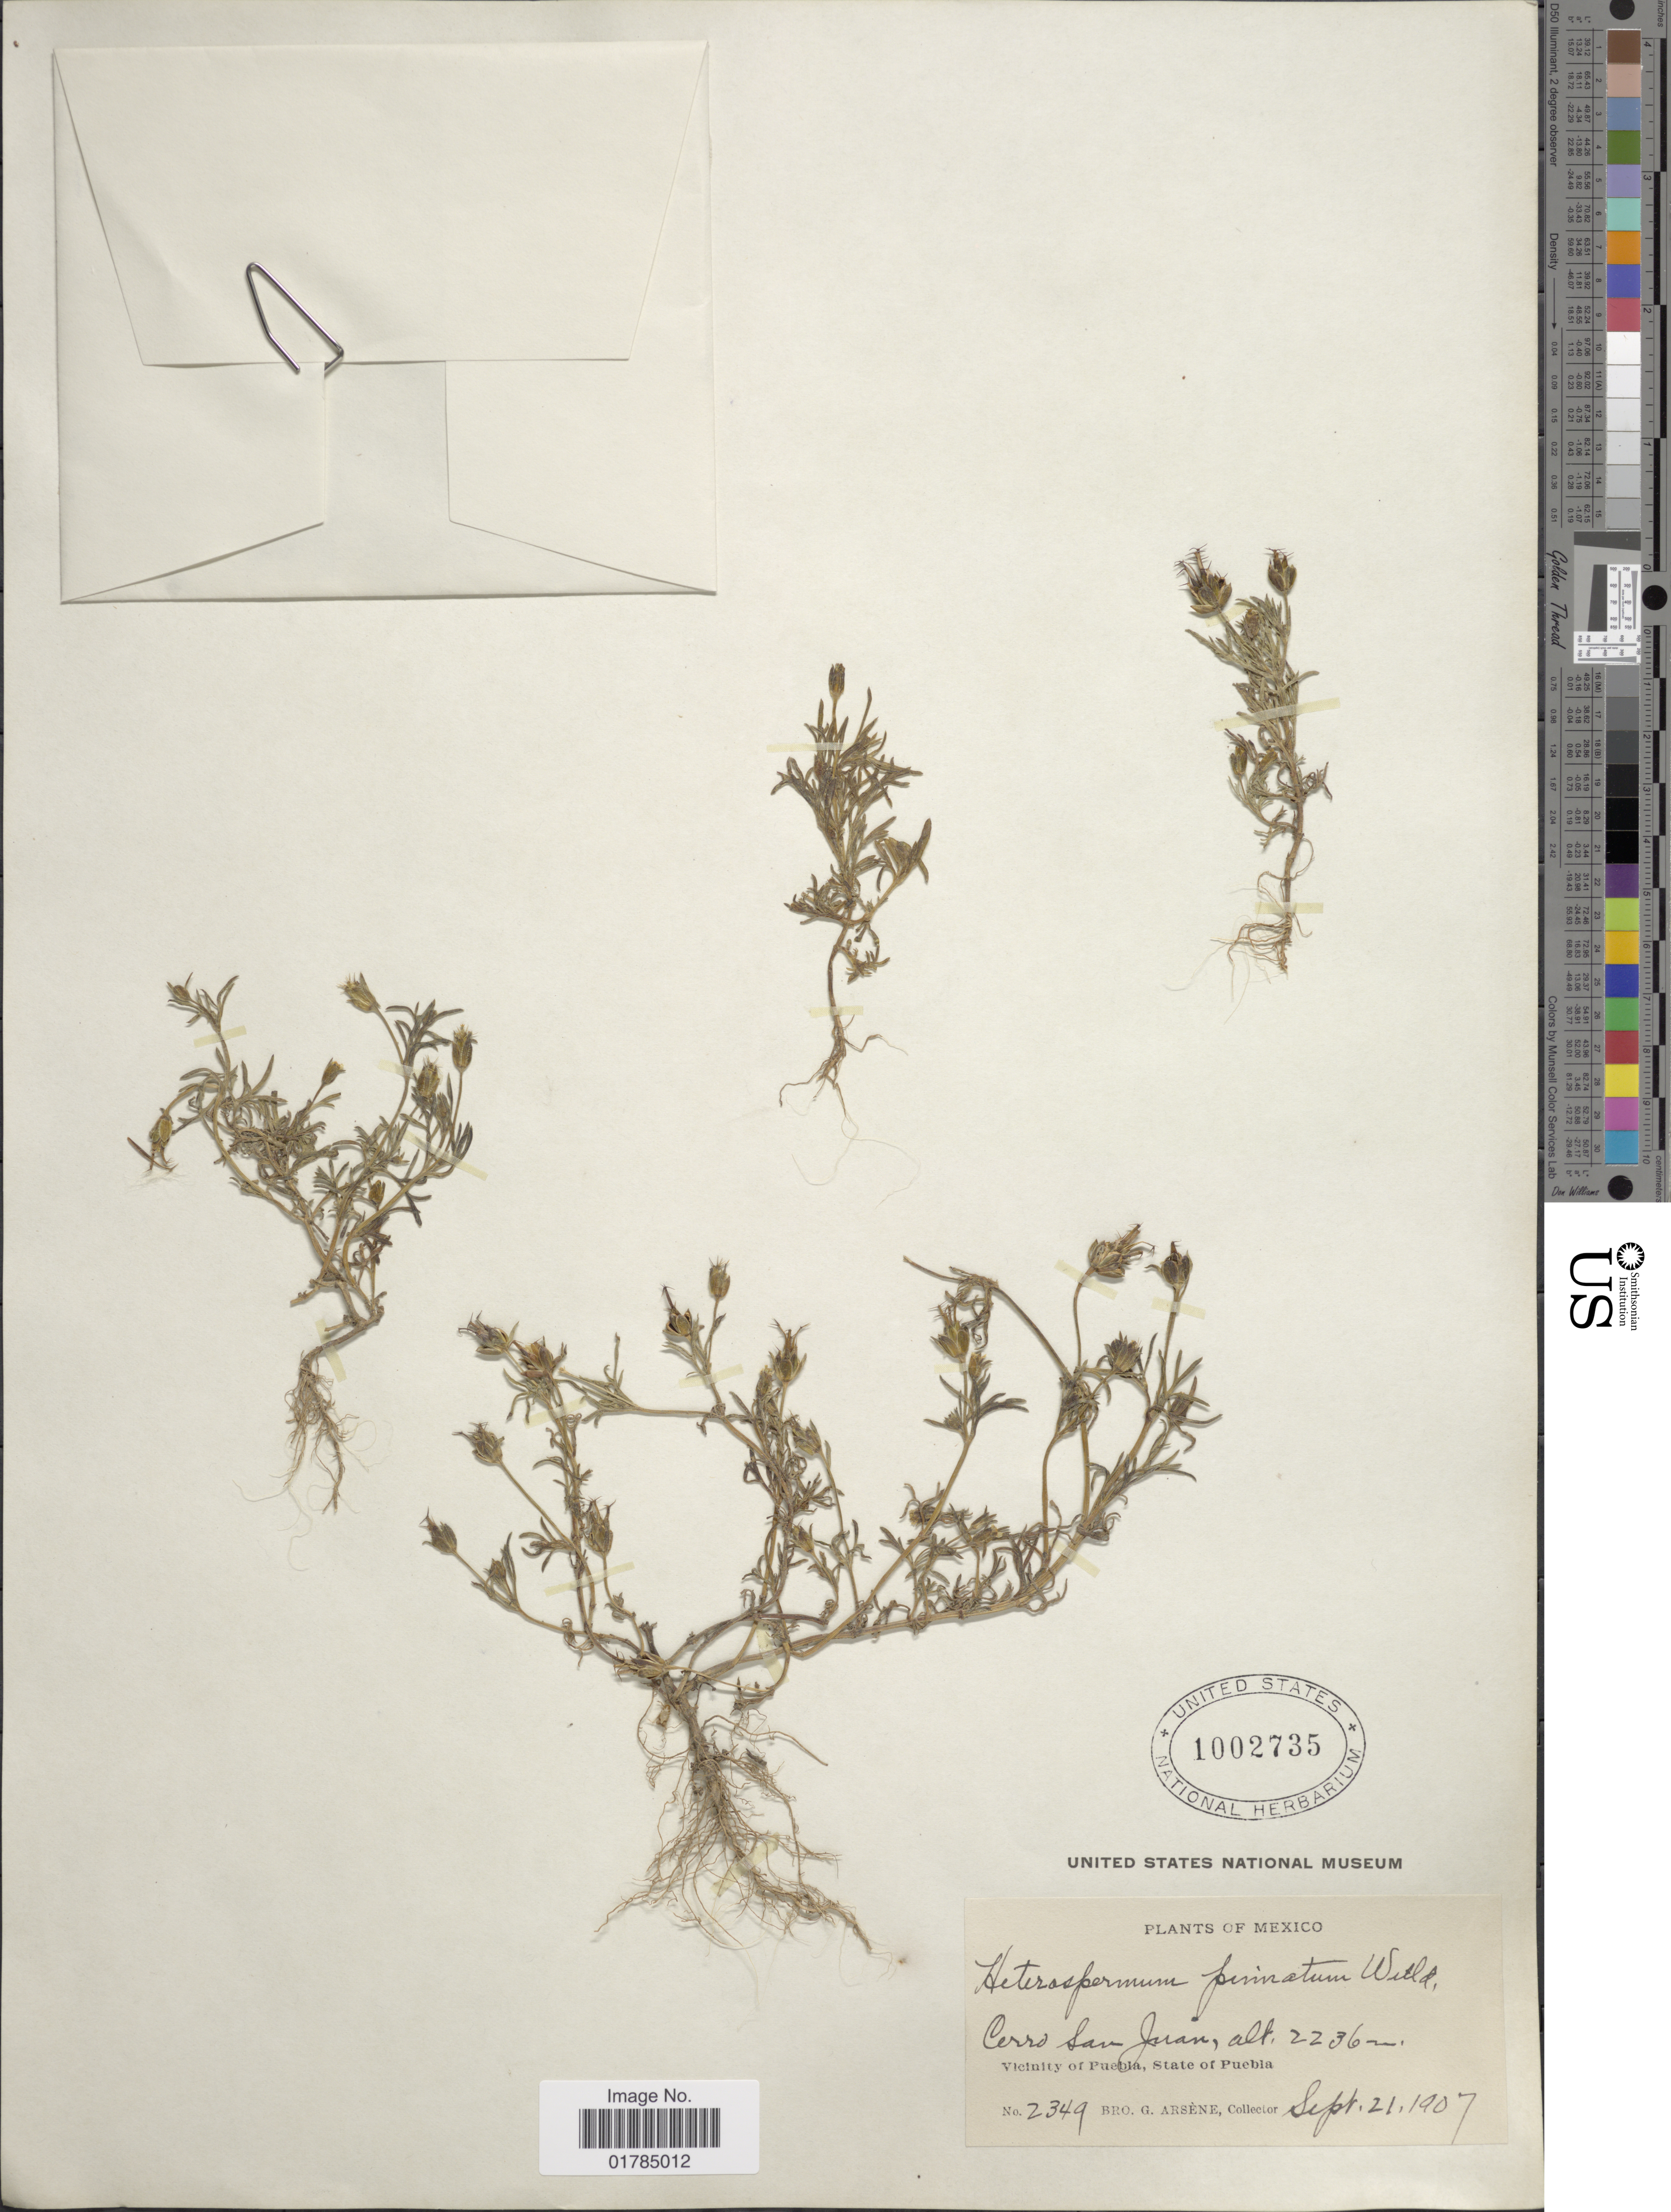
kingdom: Plantae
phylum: Tracheophyta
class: Magnoliopsida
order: Asterales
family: Asteraceae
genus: Heterosperma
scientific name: Heterosperma pinnatum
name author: Cav.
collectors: Bro. G. Arsène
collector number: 2349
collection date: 1907-09-21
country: Mexico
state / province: Puebla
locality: Cerro San Juan. State of Puebla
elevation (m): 2236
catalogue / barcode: US 1002735